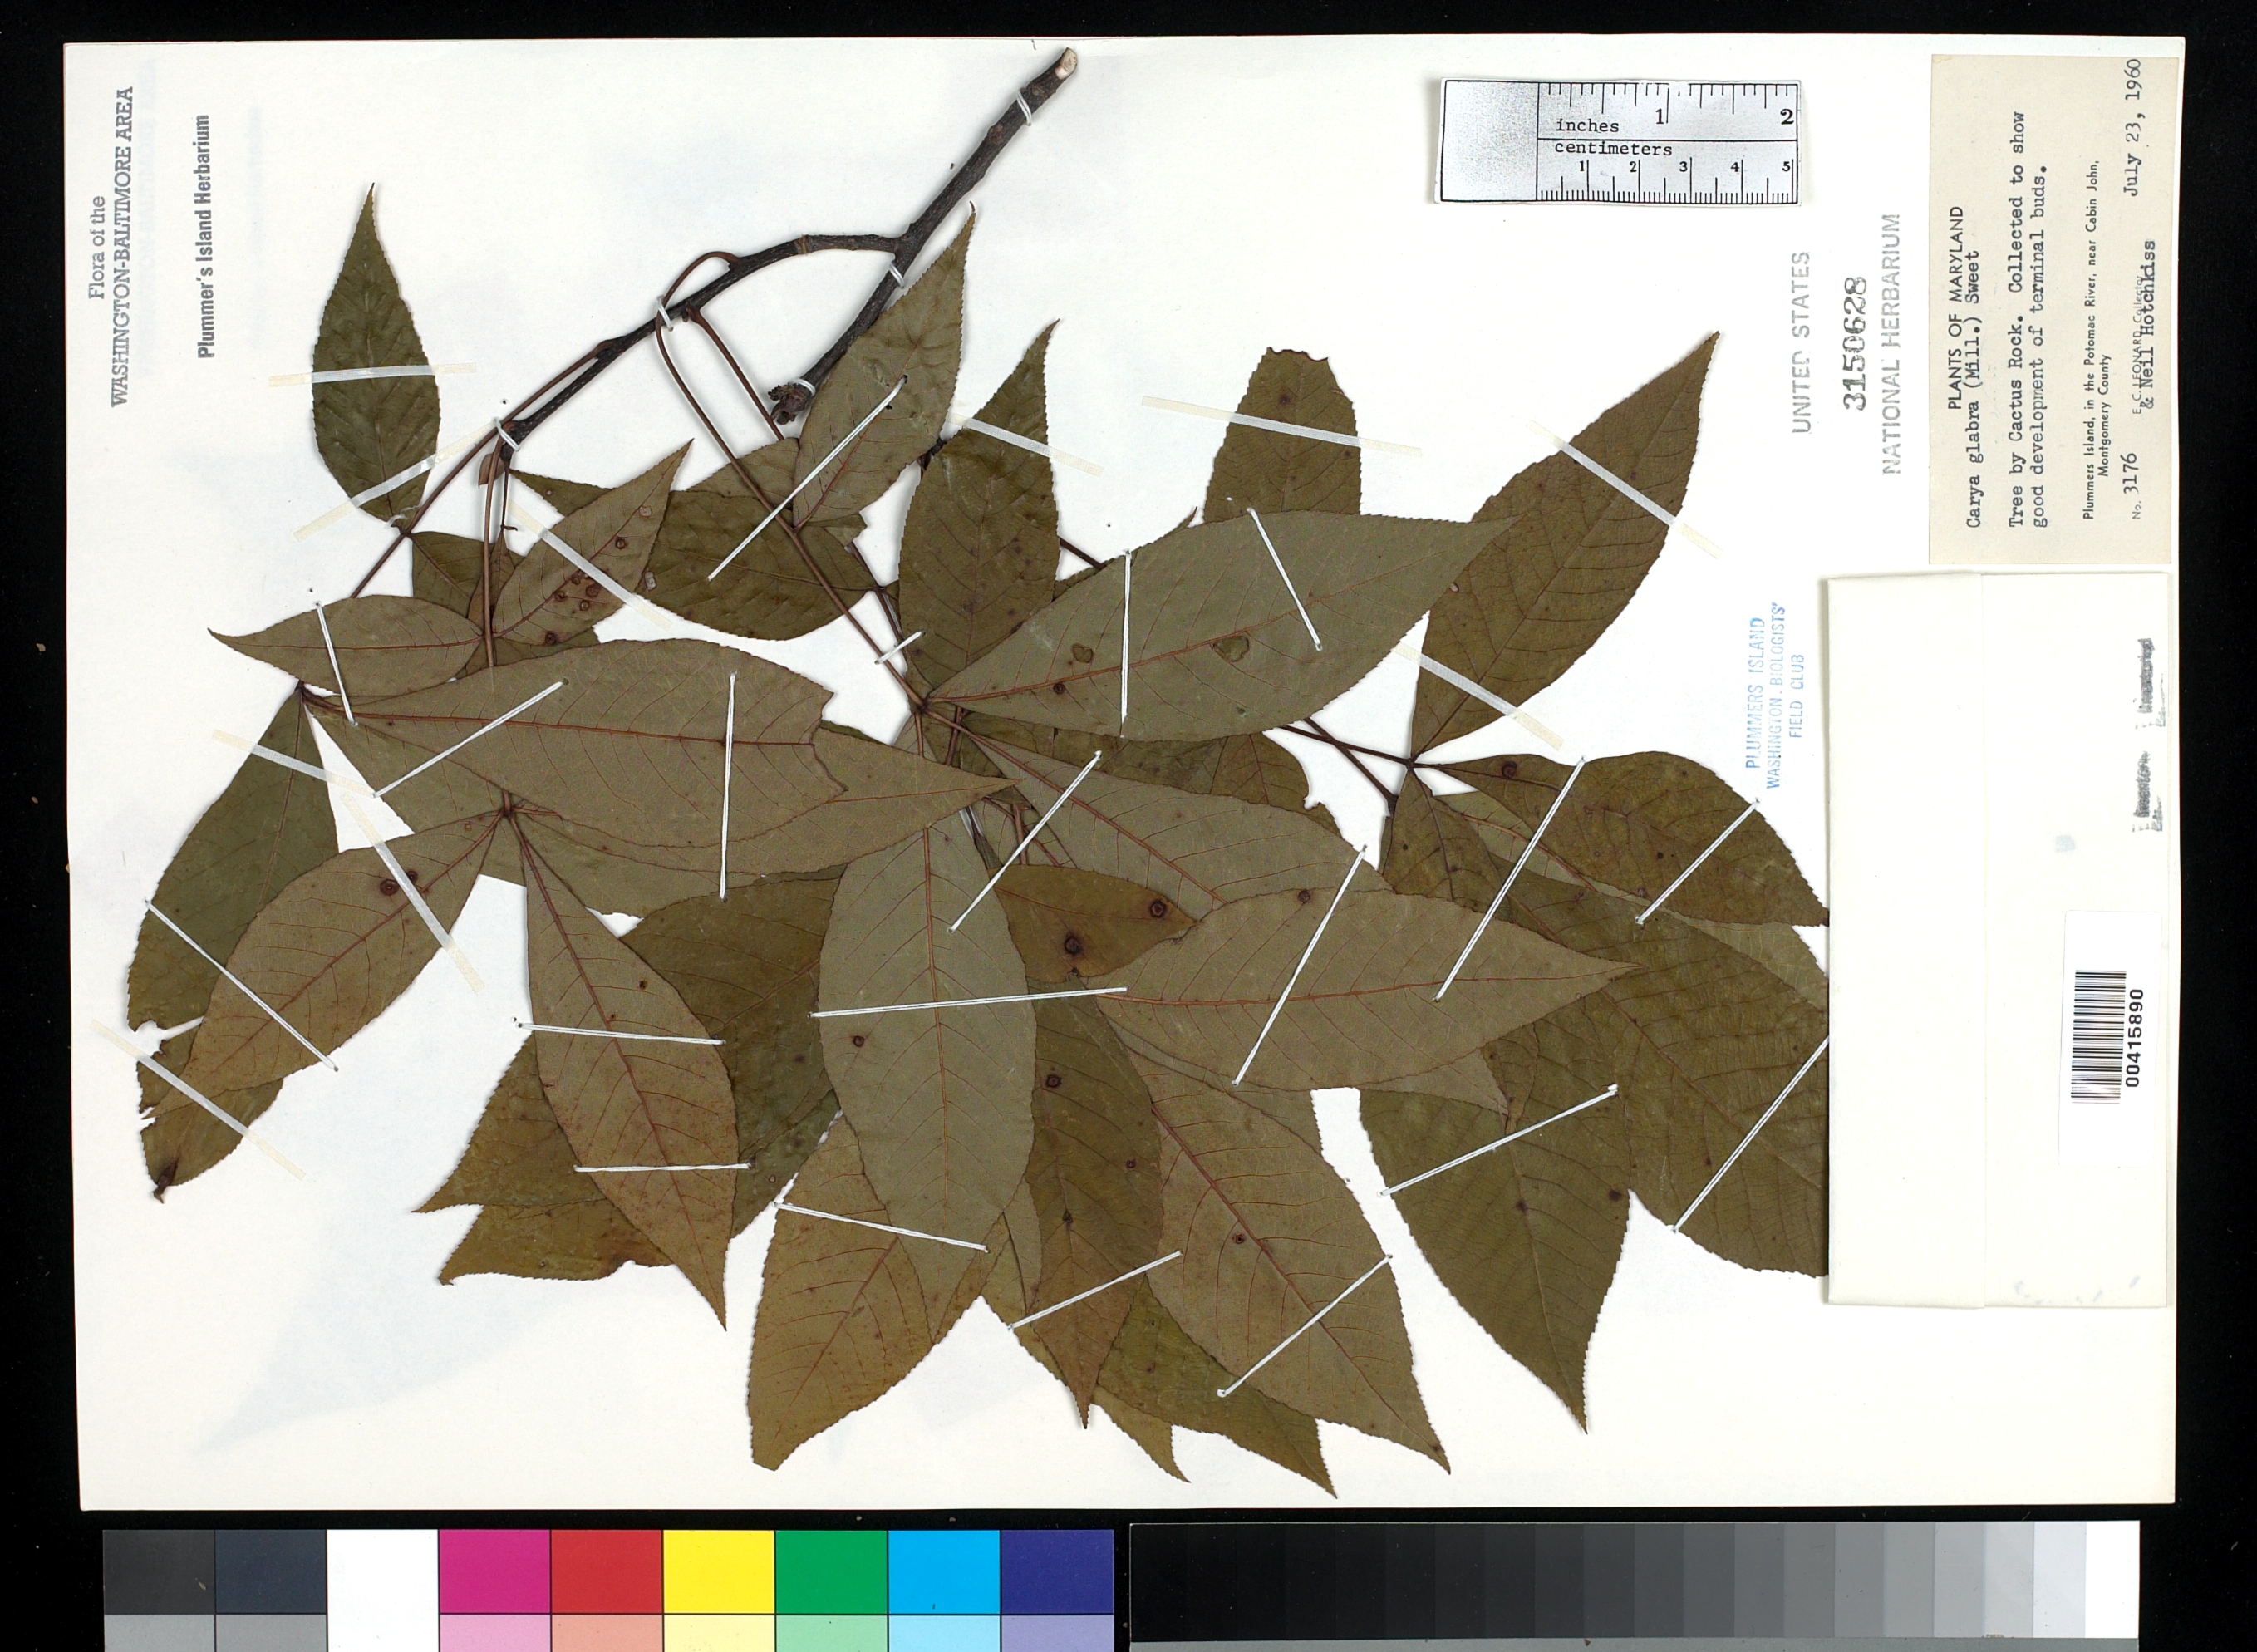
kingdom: Plantae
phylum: Tracheophyta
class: Magnoliopsida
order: Fagales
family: Juglandaceae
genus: Carya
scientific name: Carya glabra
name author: (Mill.) Sweet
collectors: E. C. Leonard & N. Hotchkiss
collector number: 3176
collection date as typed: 23 Jul 1960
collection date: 1960-07-23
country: United States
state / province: Maryland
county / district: Montgomery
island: Plummers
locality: Plummer's Island; Cactus Rock C. & O. Canal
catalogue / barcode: US 3150628